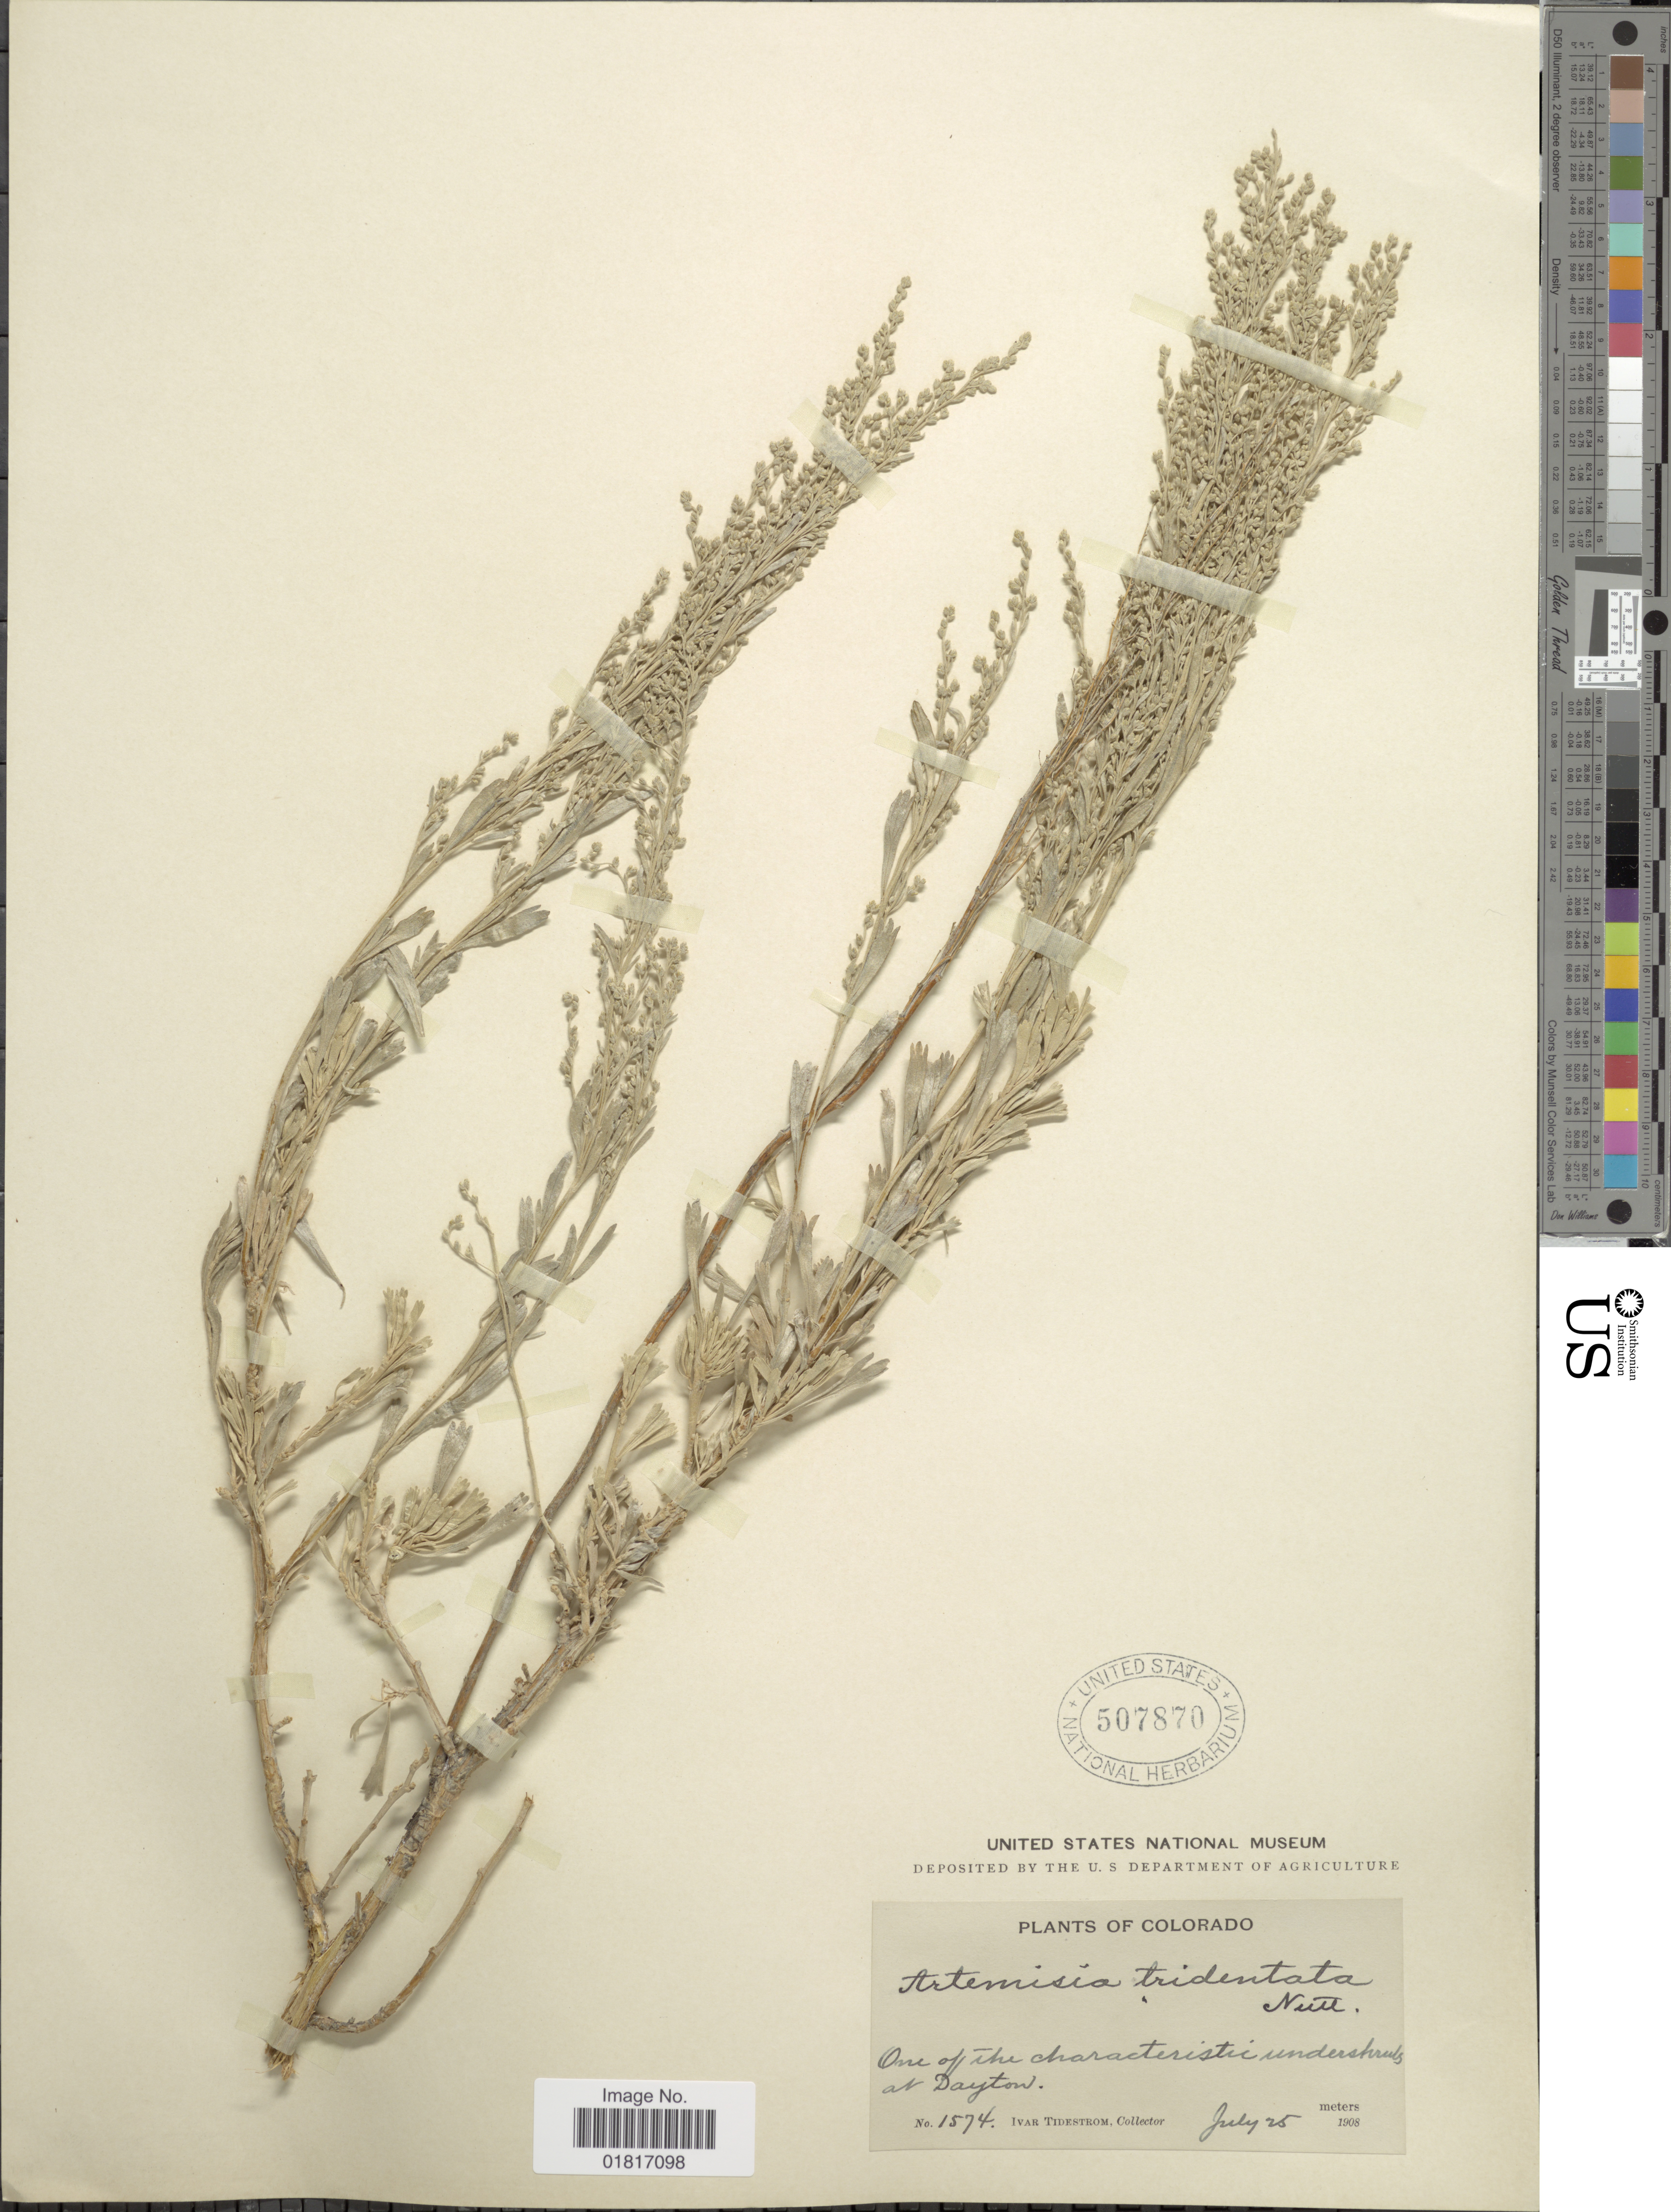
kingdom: Plantae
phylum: Tracheophyta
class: Magnoliopsida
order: Asterales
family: Asteraceae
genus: Artemisia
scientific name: Artemisia tridentata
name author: Nutt.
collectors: I. F. Tidestrom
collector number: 1574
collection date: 1908-07-25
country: United States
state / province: Colorado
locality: One of the characteristic unders shrubs at Dayton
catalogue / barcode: US 507870